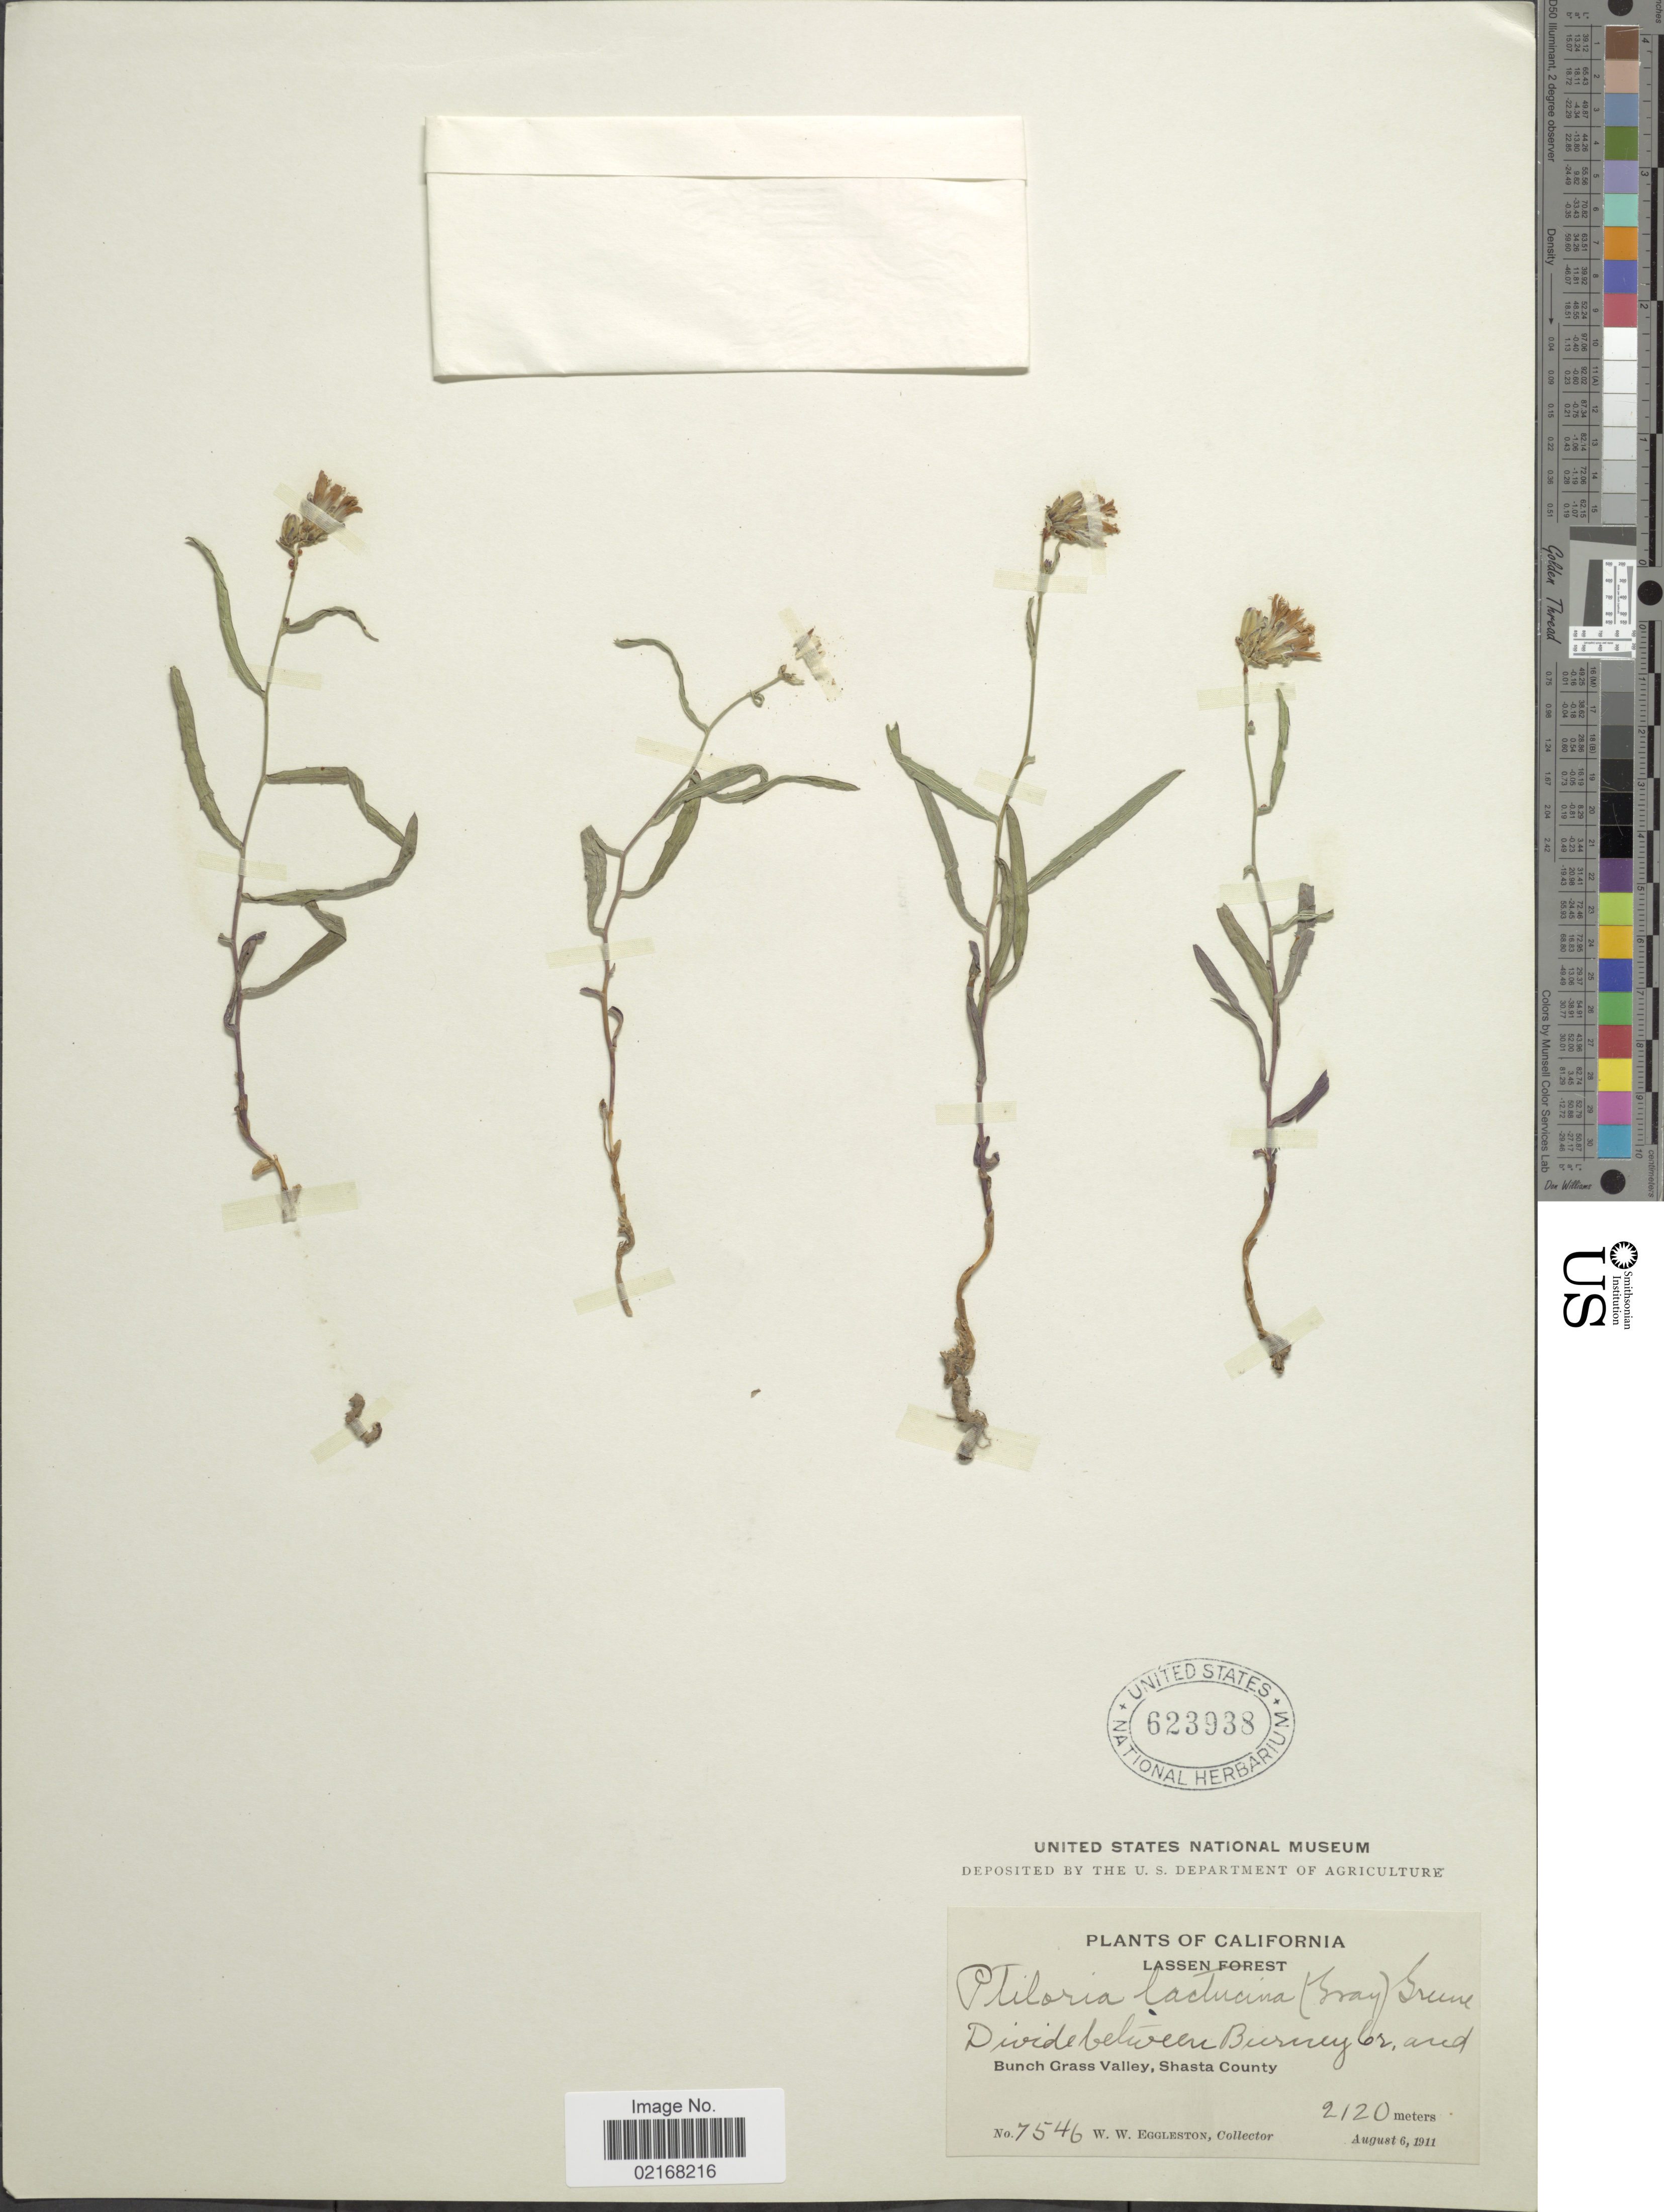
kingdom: Plantae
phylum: Tracheophyta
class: Magnoliopsida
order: Asterales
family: Asteraceae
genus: Stephanomeria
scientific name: Stephanomeria lactucina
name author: A. Gray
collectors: W. W. Eggleston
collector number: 7546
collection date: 1911-08-06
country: United States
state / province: California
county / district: Shasta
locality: Lassen Forest. Divide between Burney Cr. and Bunch Grass Valley, Shasta County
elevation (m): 2120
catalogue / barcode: US 623938